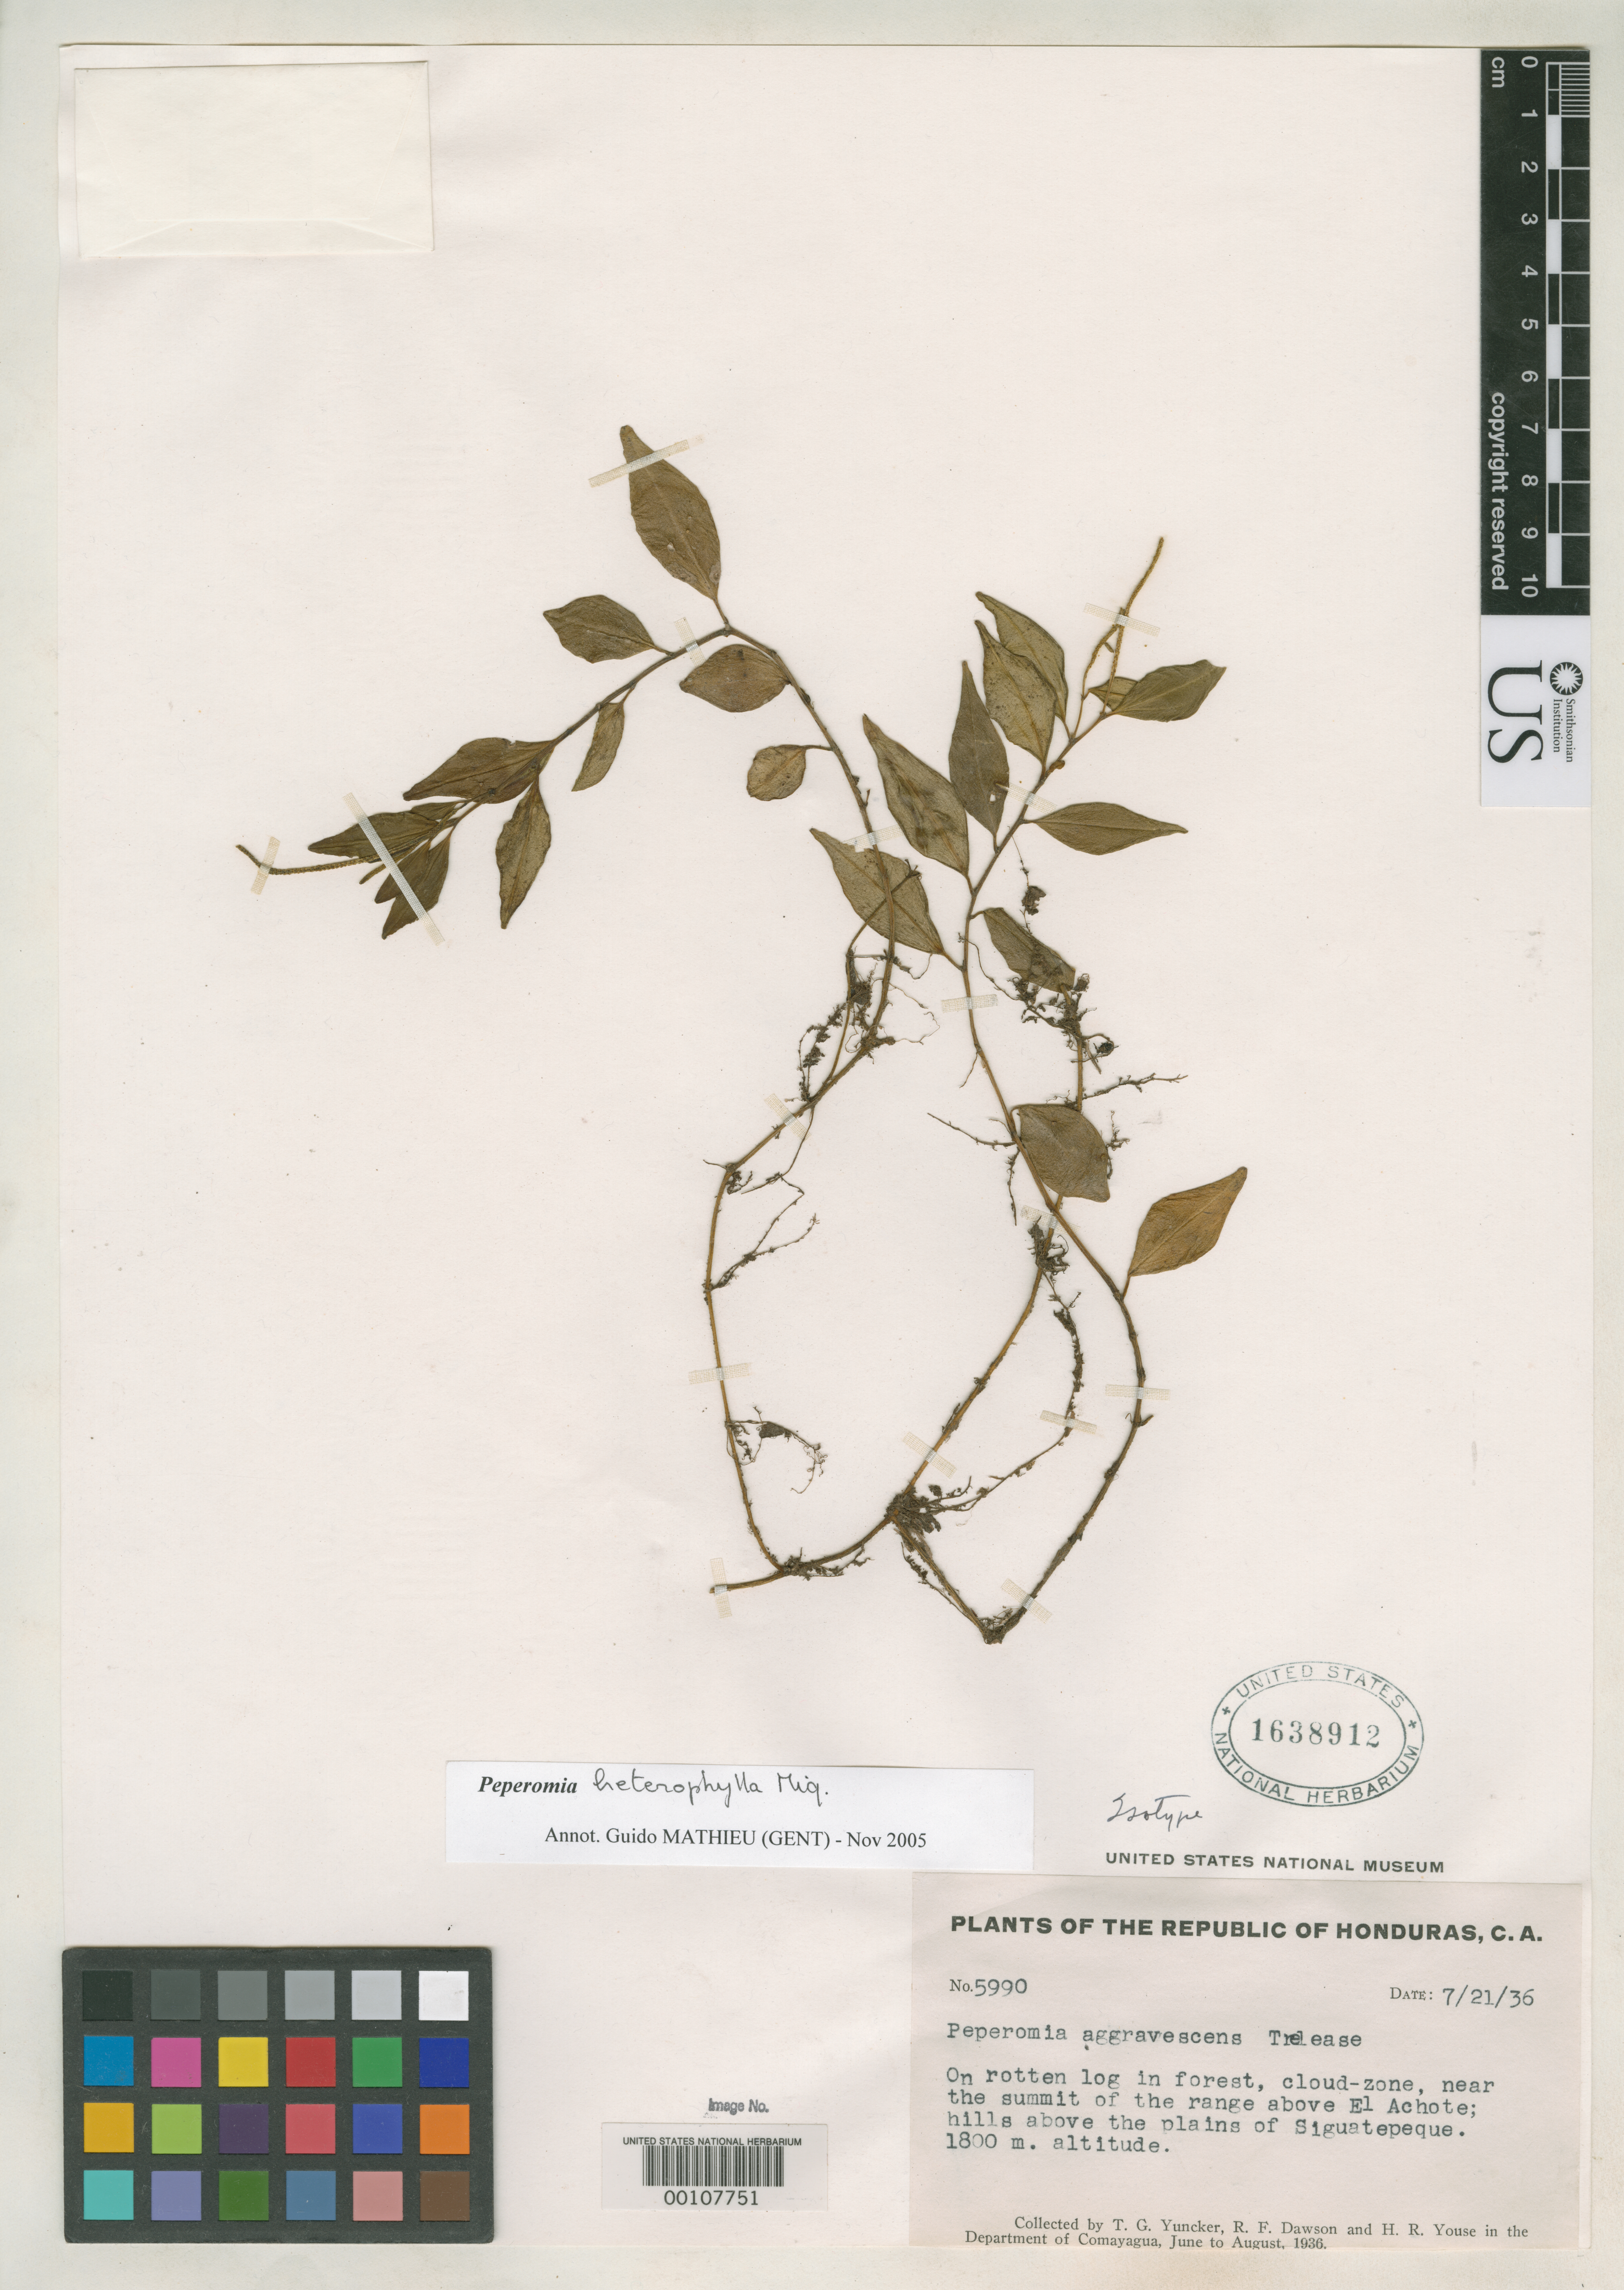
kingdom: Plantae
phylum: Tracheophyta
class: Magnoliopsida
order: Piperales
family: Piperaceae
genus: Peperomia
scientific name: Peperomia aggravescens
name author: Trel. in Yunck.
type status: Isotype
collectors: T. G. Yuncker, R. F. Dawson & H. Youse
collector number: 5990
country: Honduras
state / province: Comayagua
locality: Above El Achote, near Siguatepeque.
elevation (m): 1800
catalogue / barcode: US 1638912